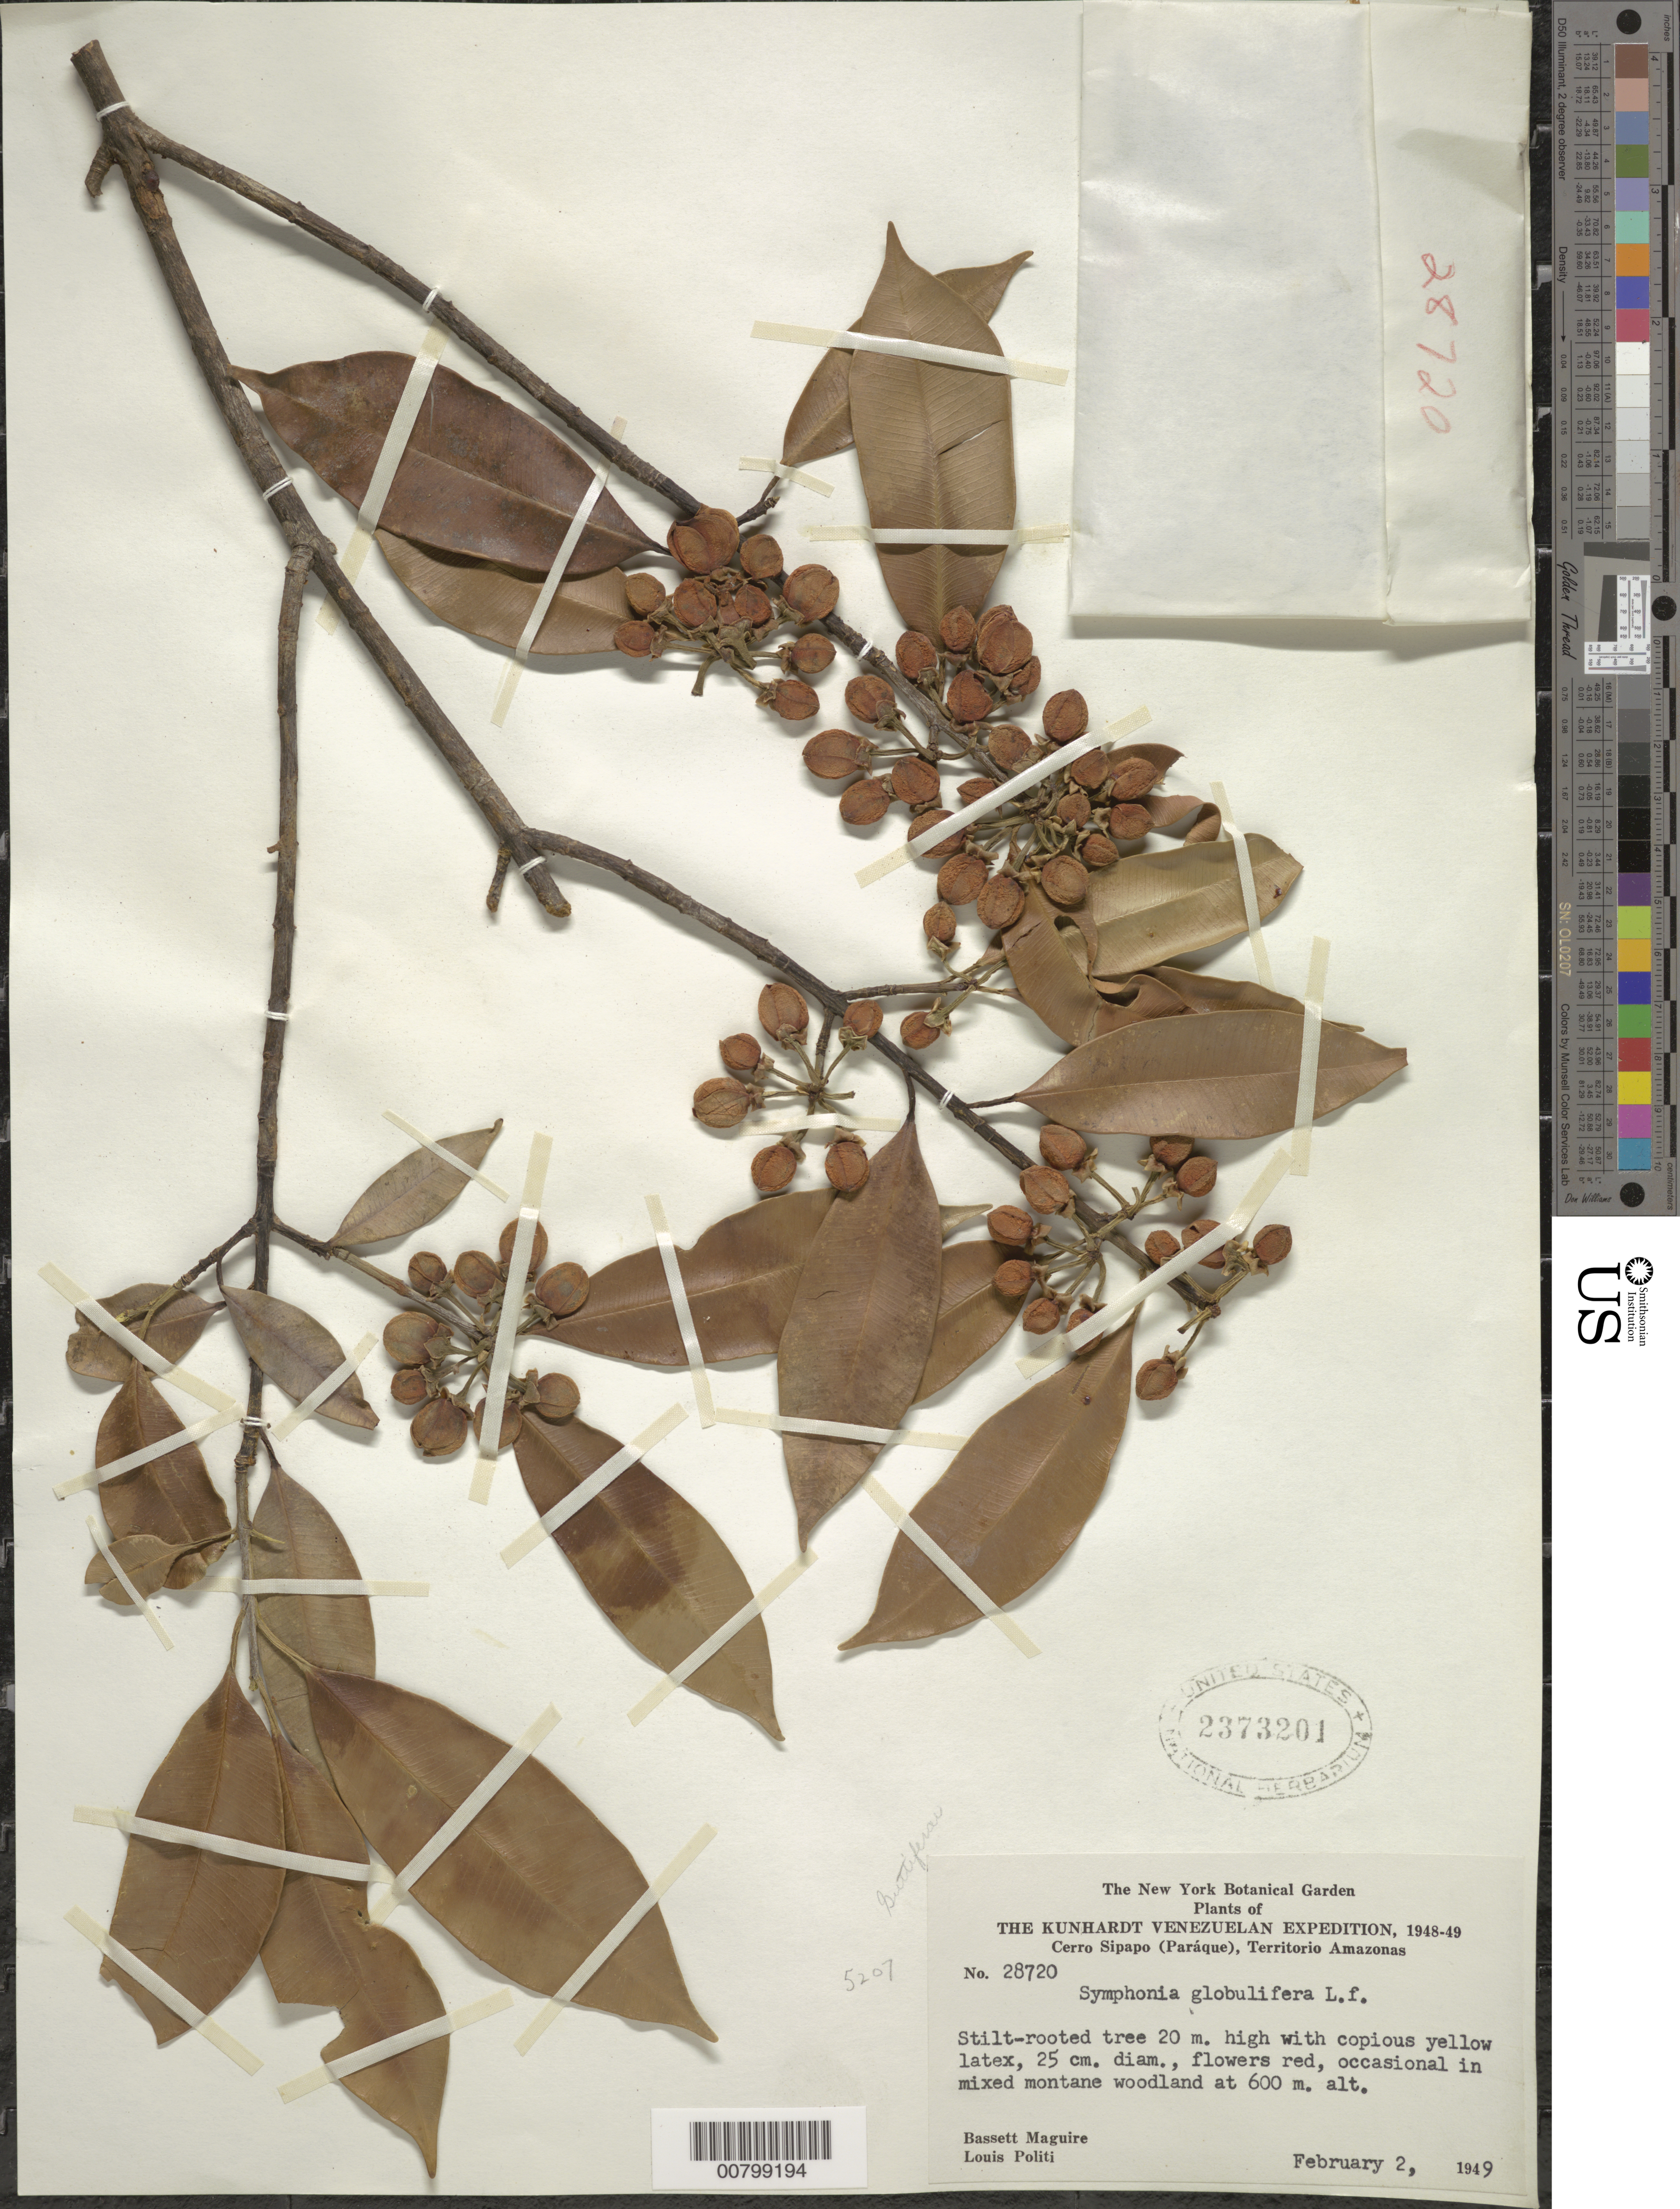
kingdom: Plantae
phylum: Tracheophyta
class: Magnoliopsida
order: Malpighiales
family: Clusiaceae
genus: Symphonia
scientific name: Symphonia globulifera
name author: L. f.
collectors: B. Maguire & L. Politi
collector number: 28720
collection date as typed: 2-Feb-49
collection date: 1949-02-02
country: Venezuela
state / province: Amazonas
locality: Cerro Sipapo (Paráque)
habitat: Mixed montane woodland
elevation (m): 600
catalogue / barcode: US 2373201